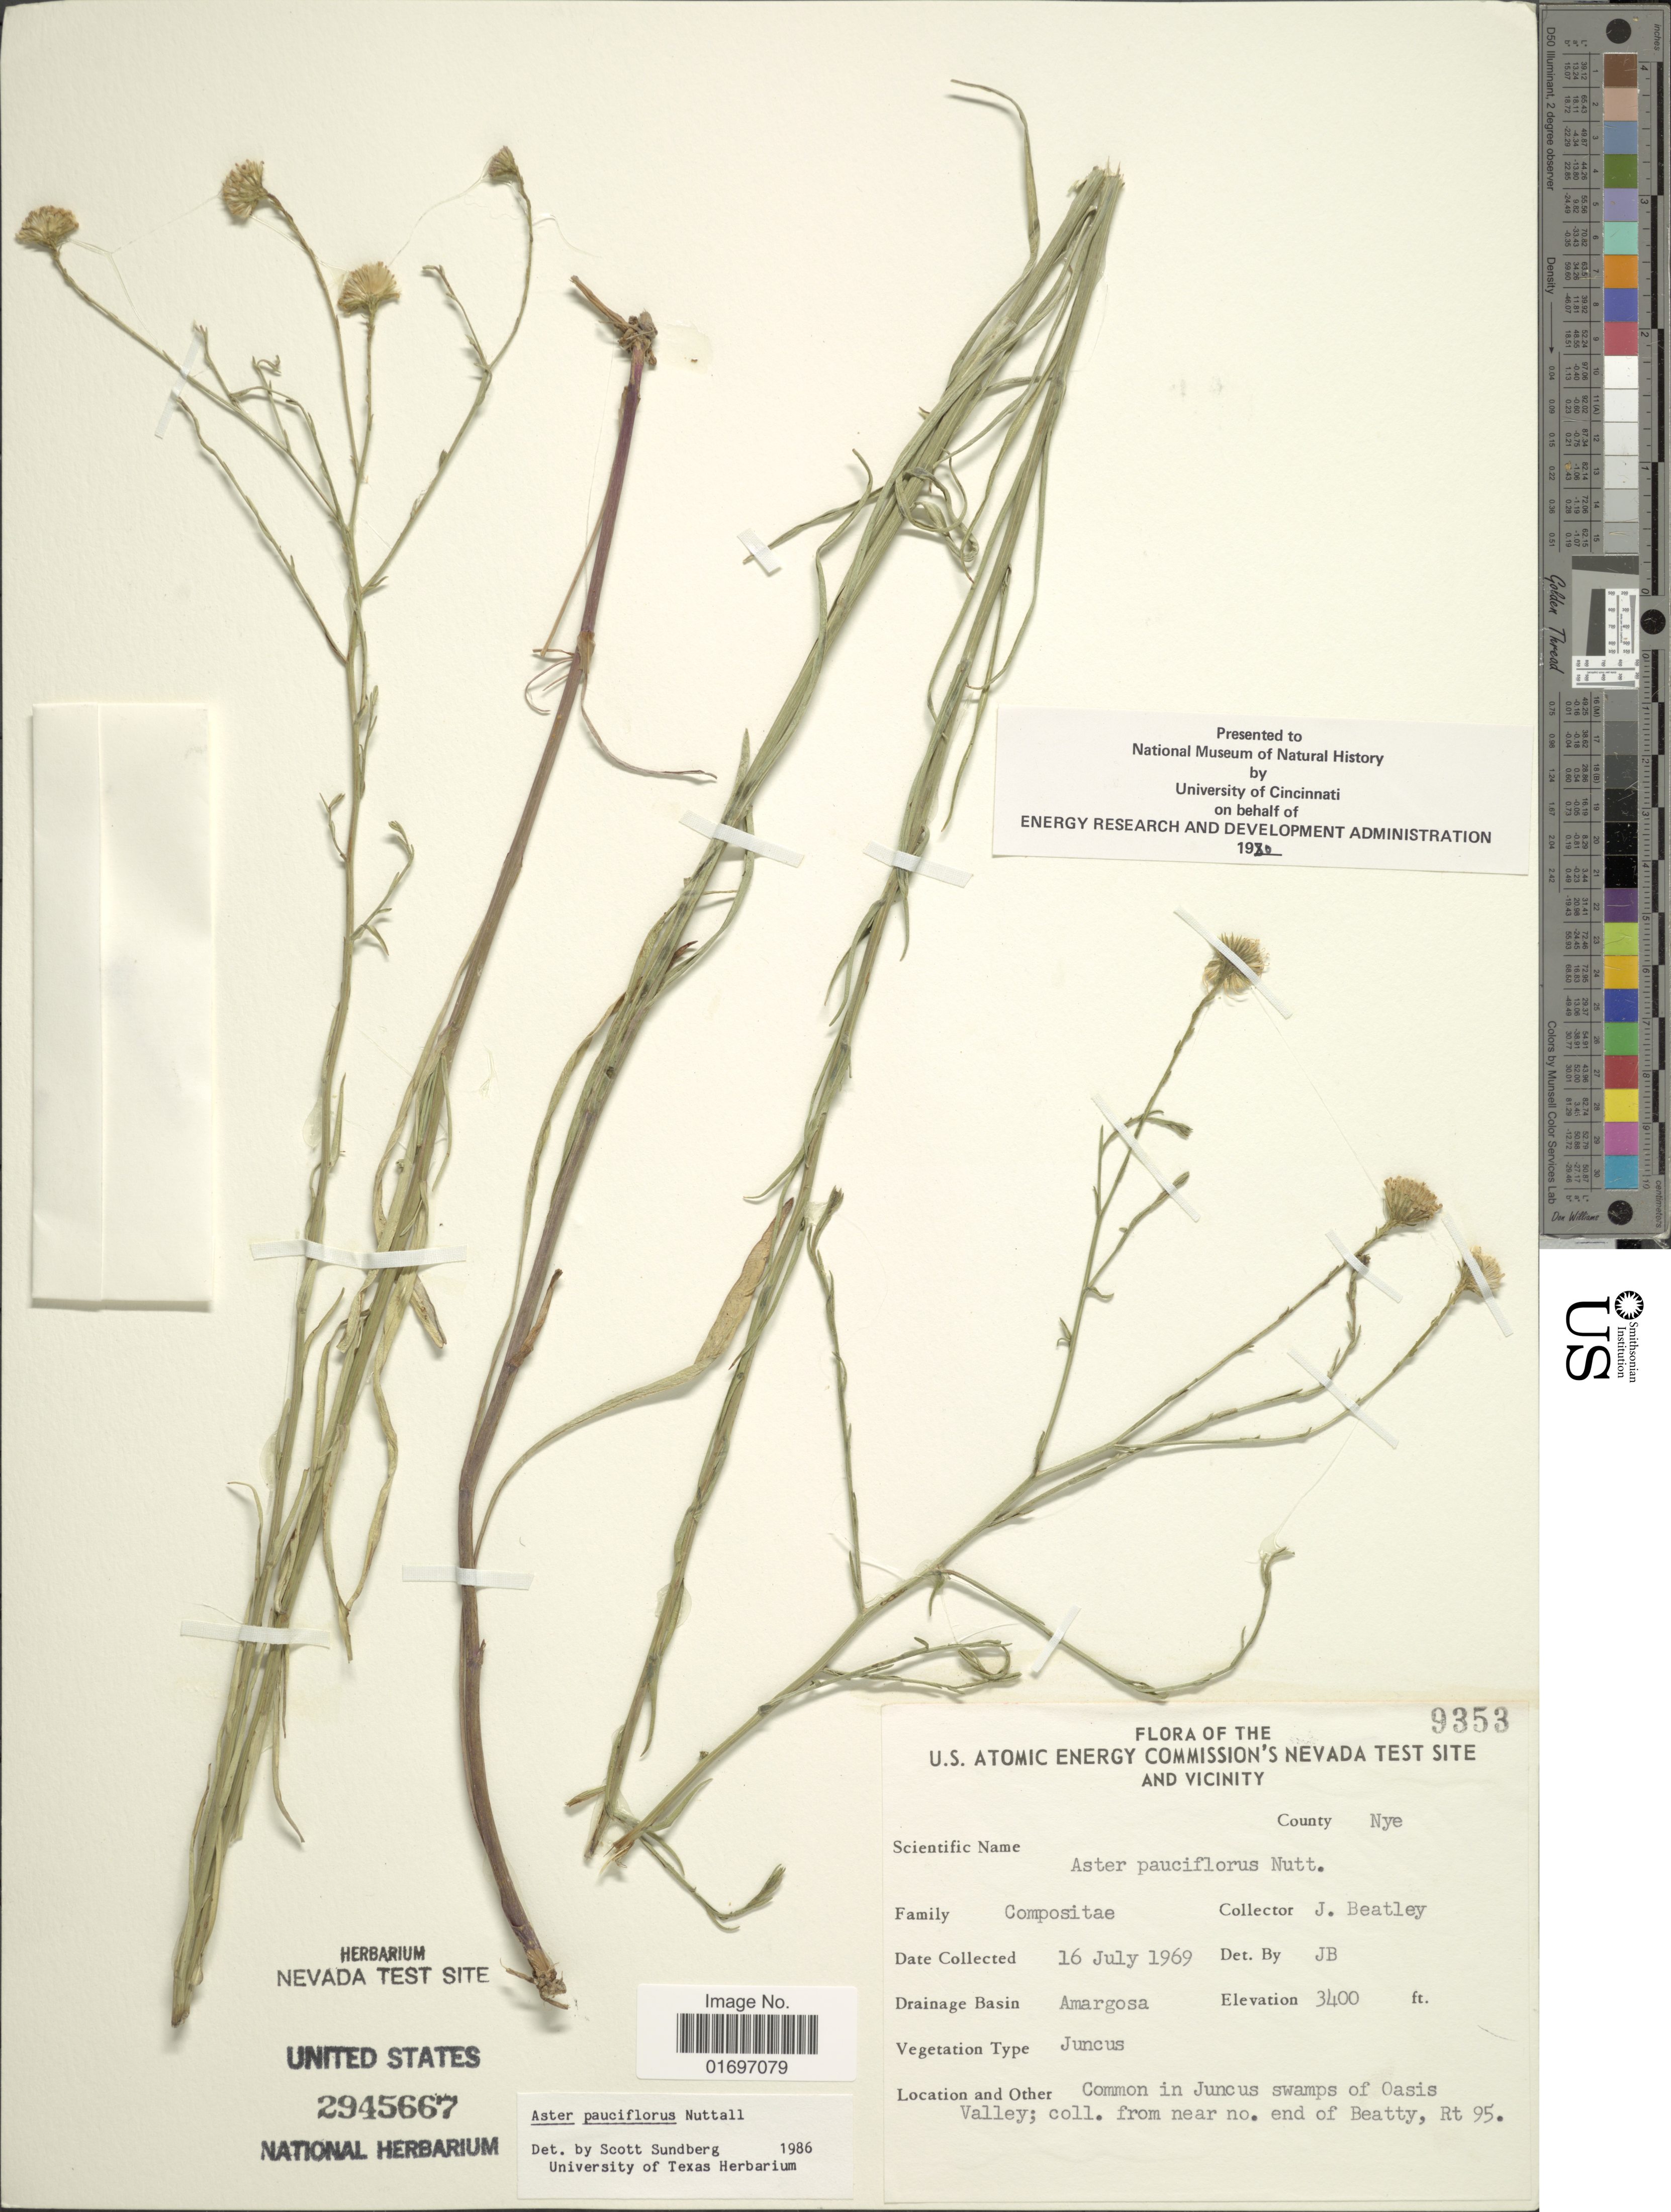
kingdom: Plantae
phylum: Tracheophyta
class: Magnoliopsida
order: Asterales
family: Asteraceae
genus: Almutaster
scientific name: Almutaster pauciflorus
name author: (Nutt.) Á. Löve & D. Löve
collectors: J. C. Beatley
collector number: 9353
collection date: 1969-07-16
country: United States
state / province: Nevada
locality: U.S. Atomic Energy Commission's Nevada Test Site and Vicinity. County Nye. Drainage Basin Amargosa. Common in Juncus swamps of Oasis Valley; coll. from near no. end of Beatty, Rt 95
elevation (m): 1036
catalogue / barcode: US 2945667